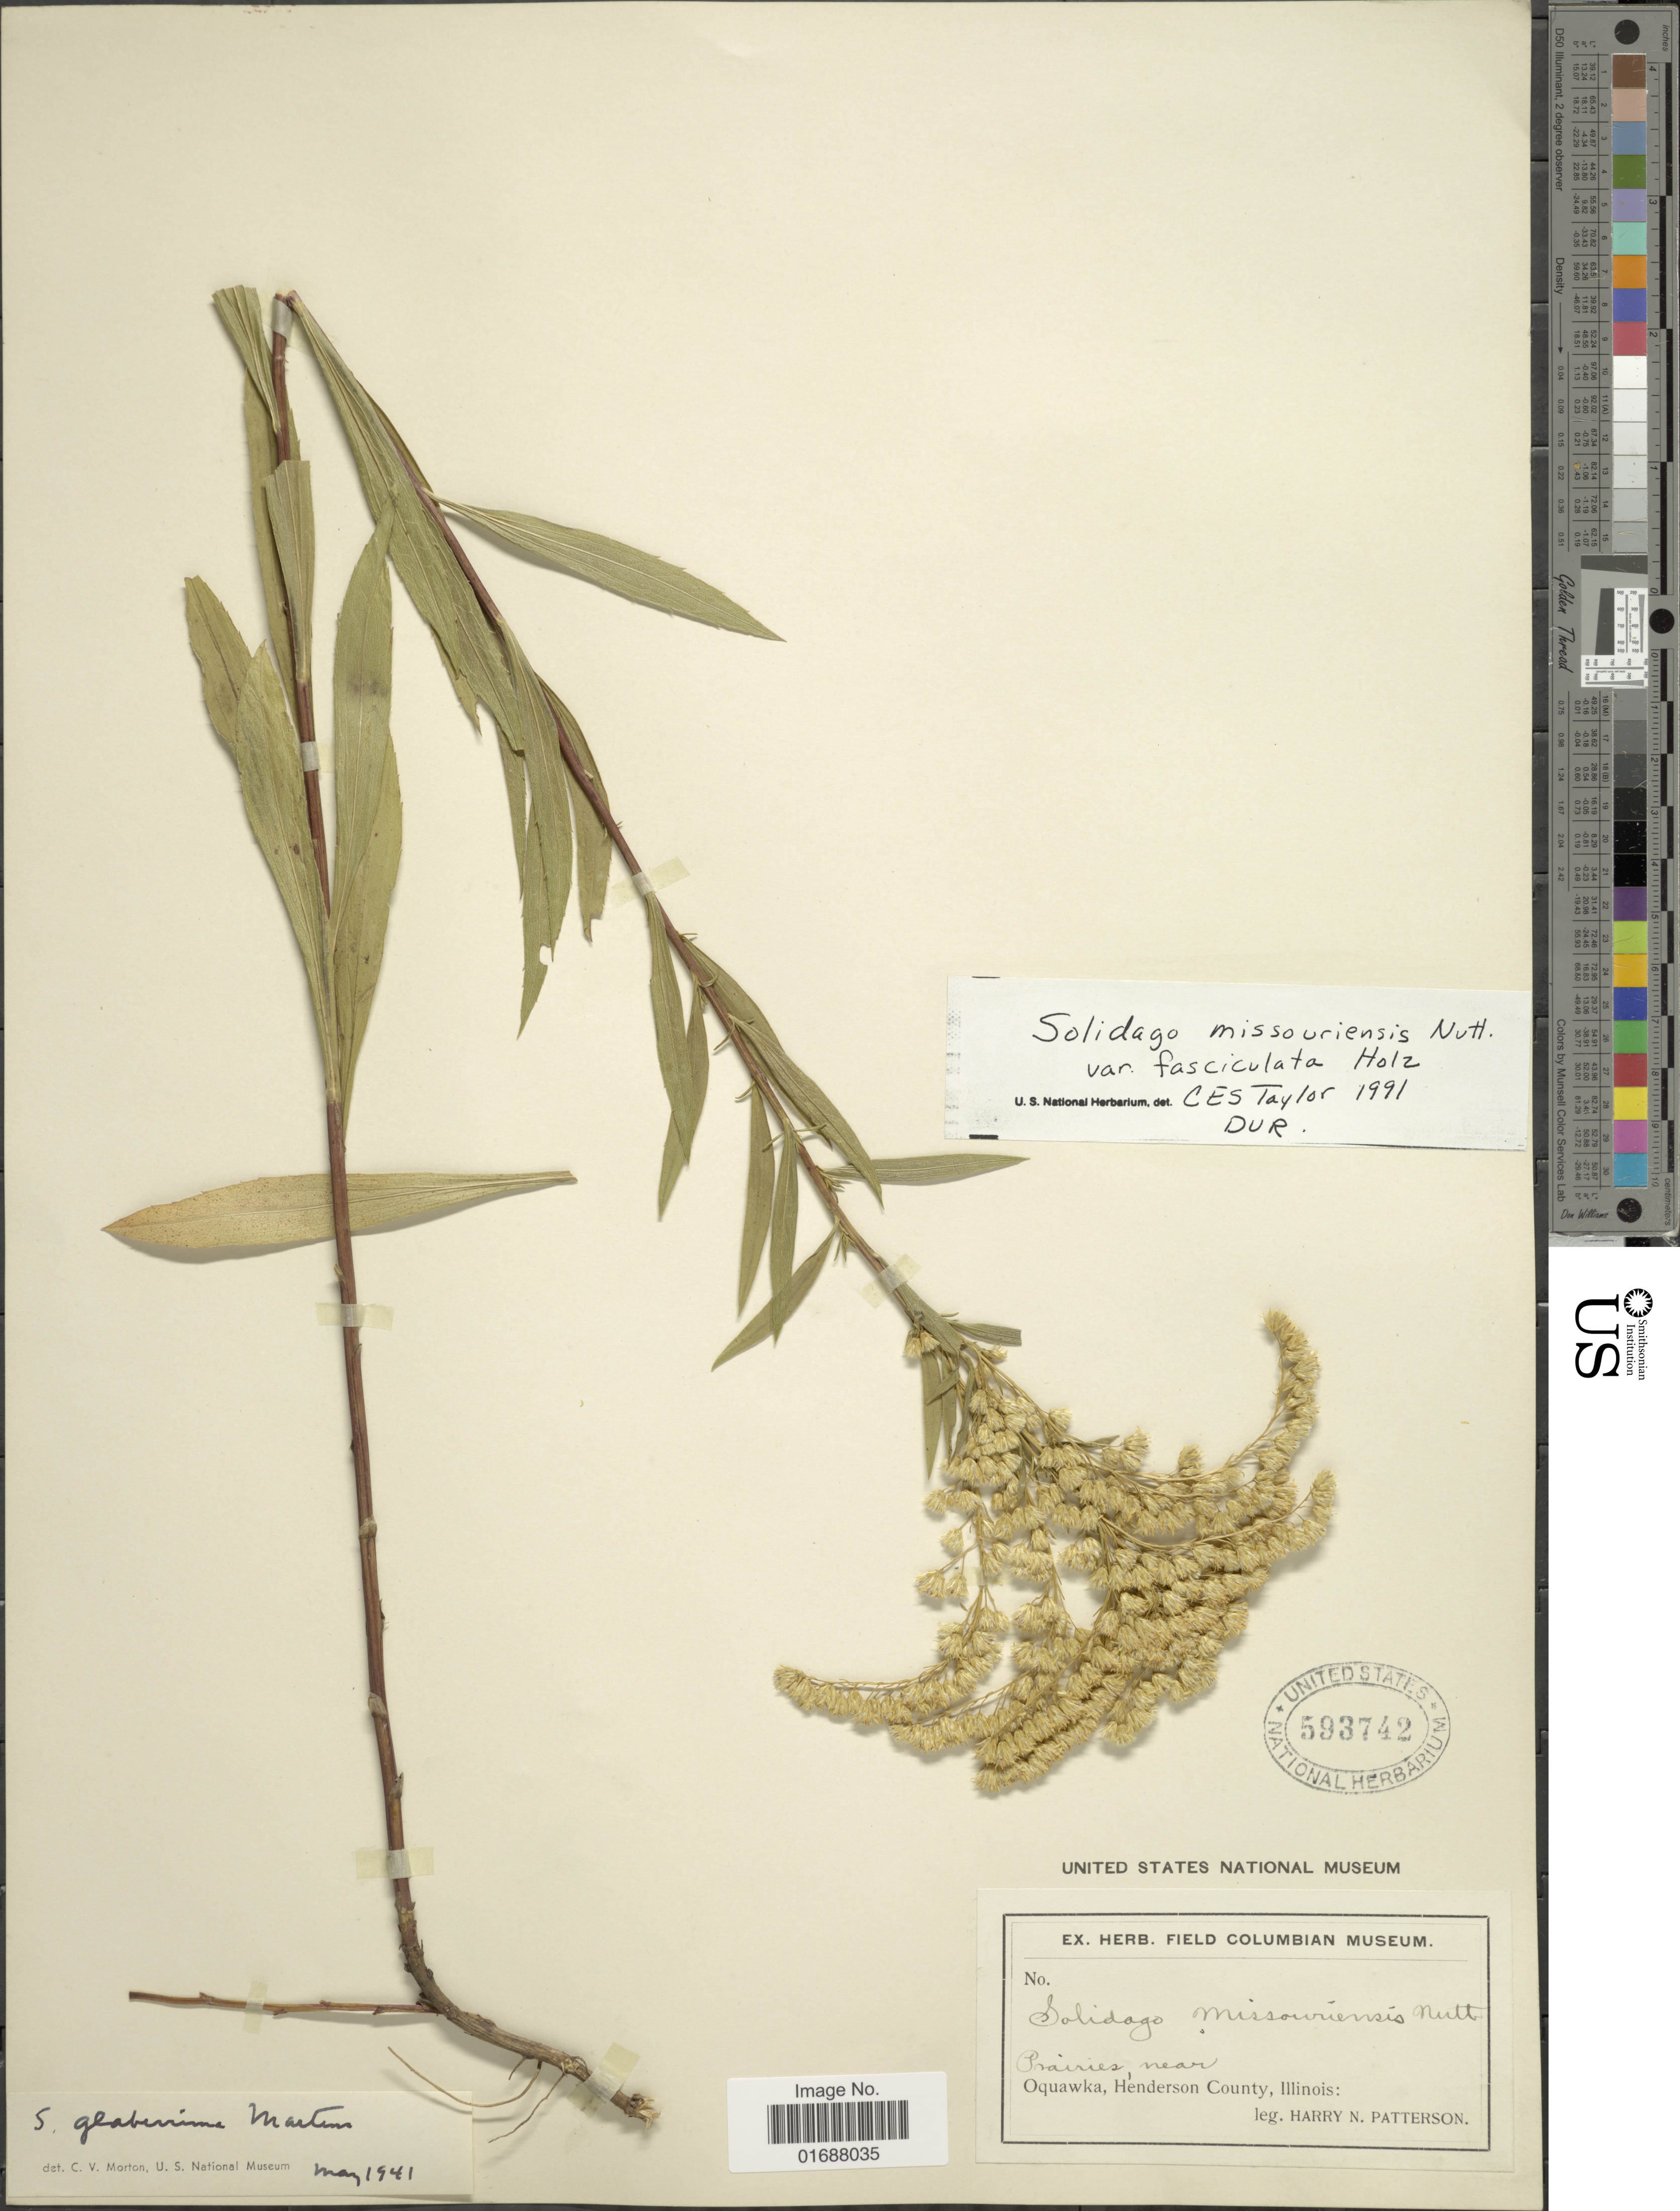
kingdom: Plantae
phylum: Tracheophyta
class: Magnoliopsida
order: Asterales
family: Asteraceae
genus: Solidago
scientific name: Solidago missouriensis var. fasciculata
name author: Holz.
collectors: H. N. Patterson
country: United States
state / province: Illinois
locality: Prairies near Oquawka, Henderson County, Illinois.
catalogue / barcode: US 593742